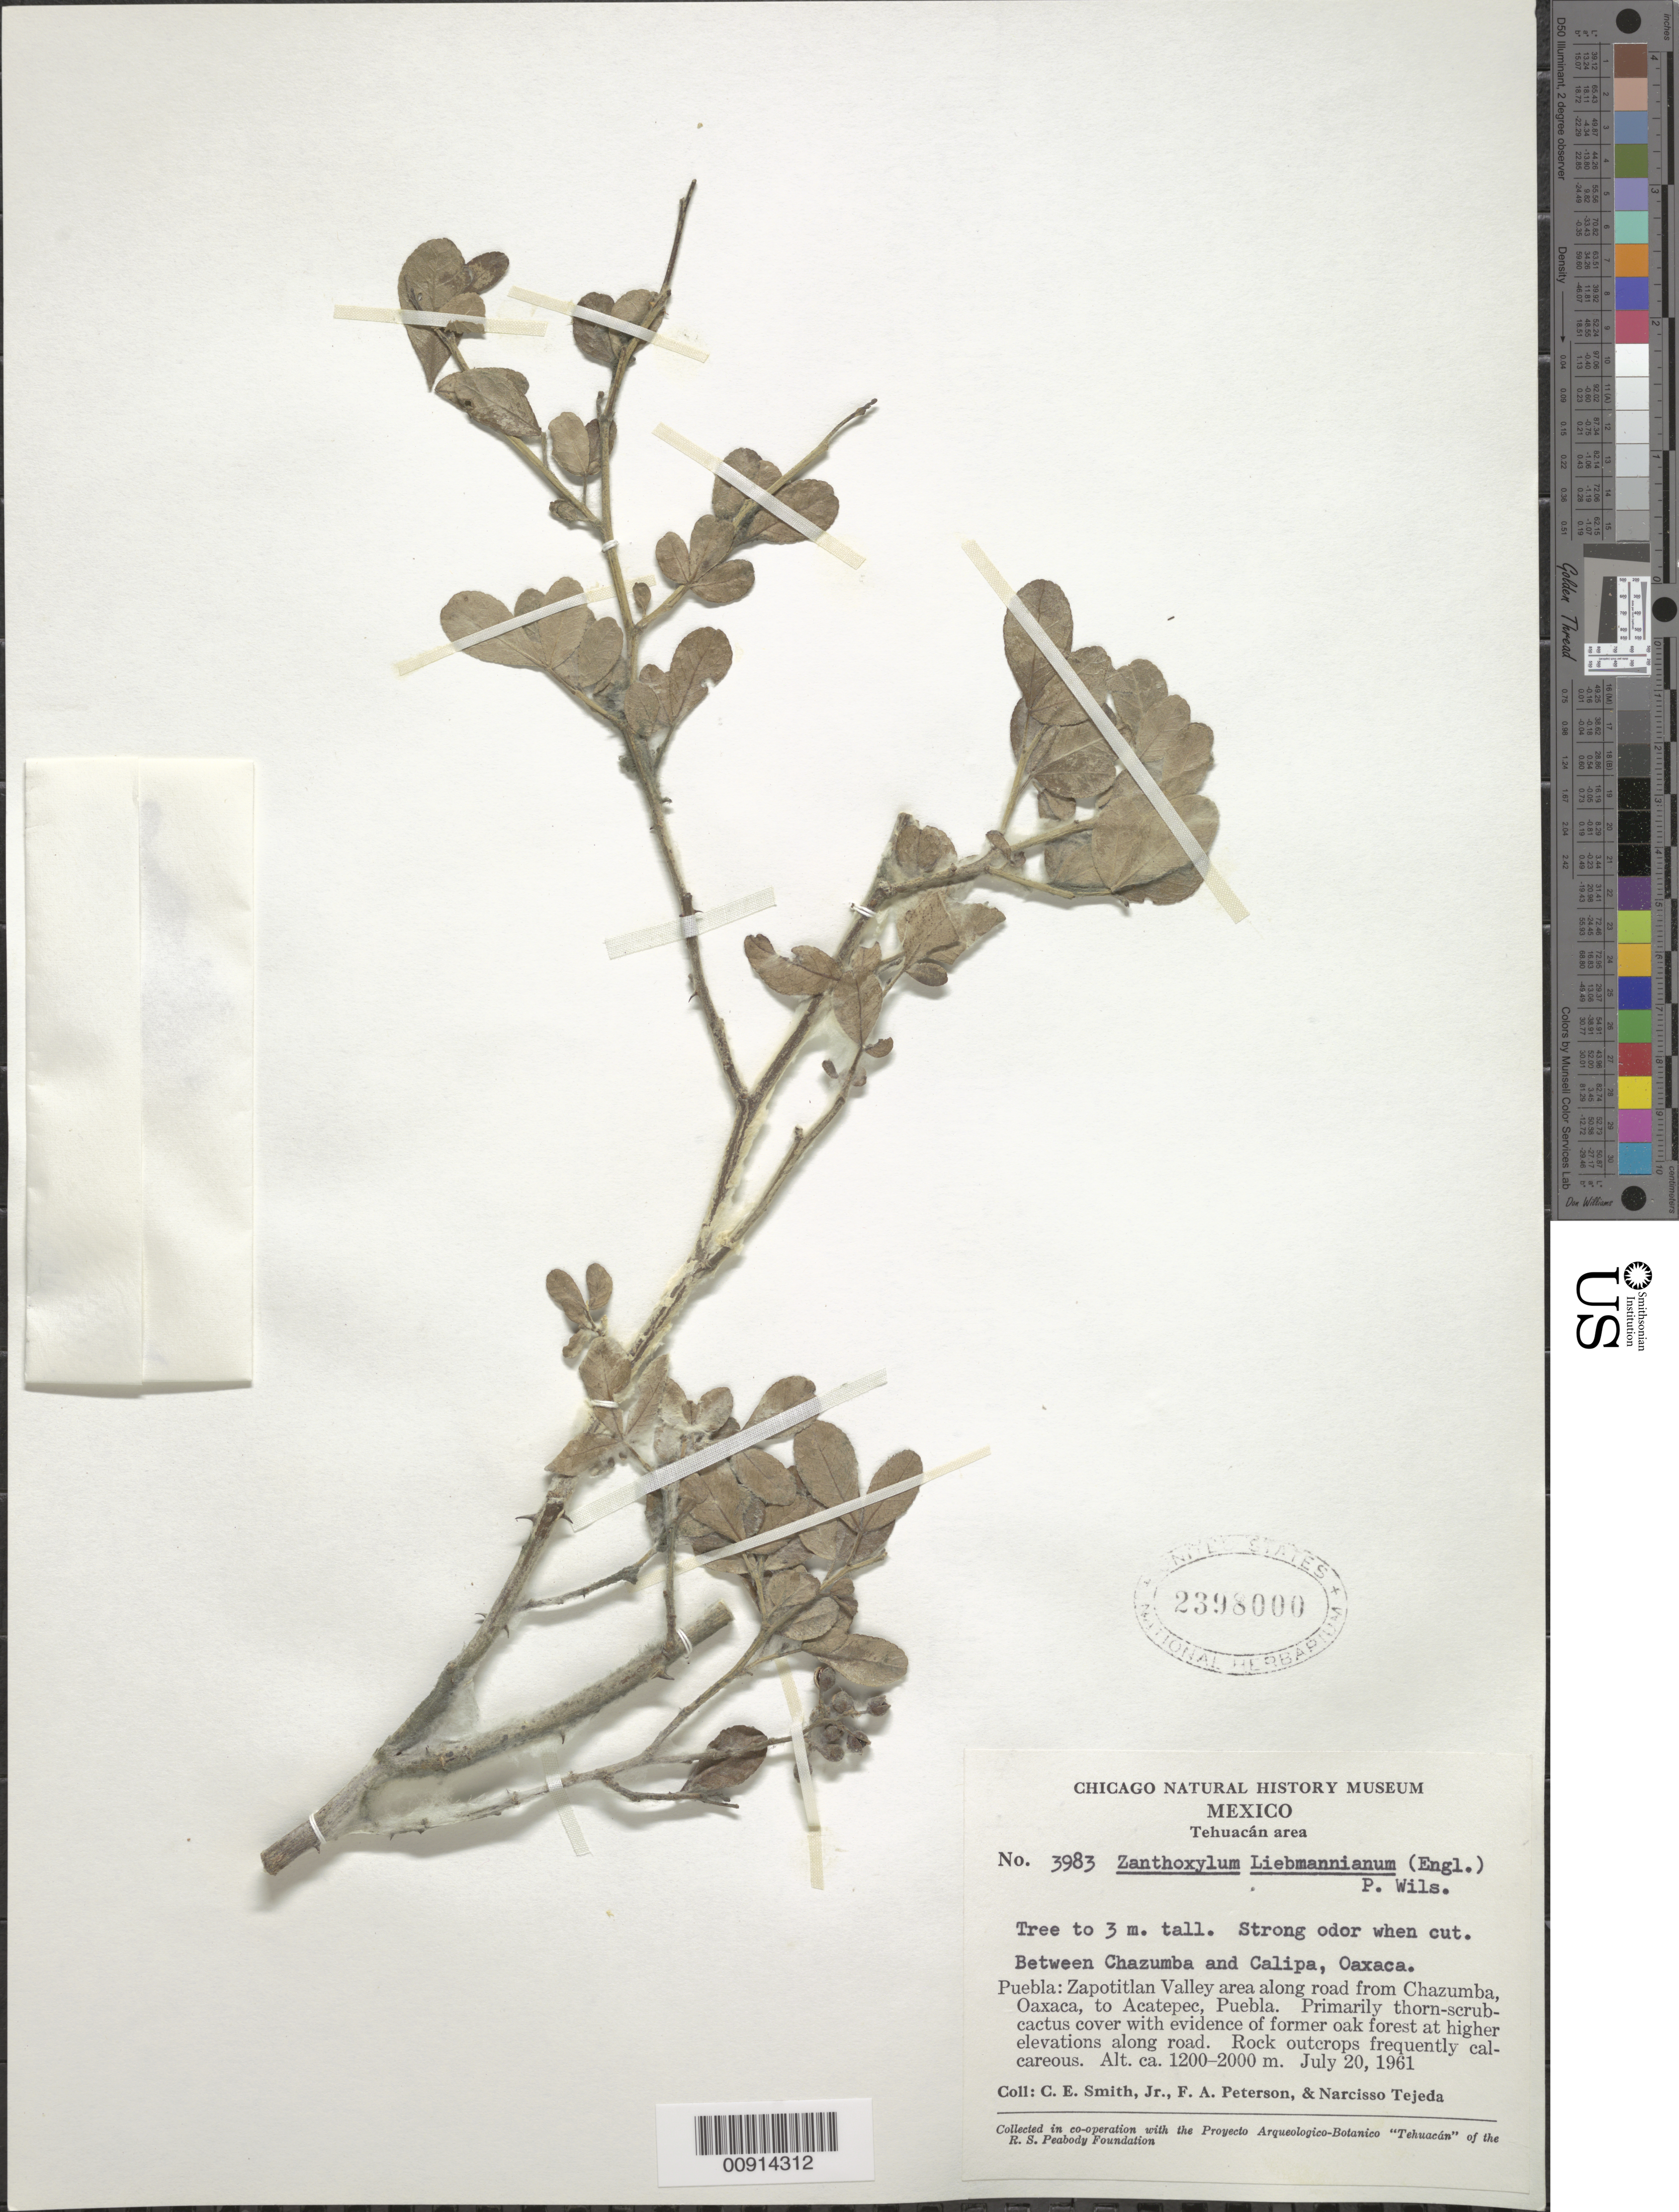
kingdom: Plantae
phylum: Tracheophyta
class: Magnoliopsida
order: Sapindales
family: Rutaceae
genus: Zanthoxylum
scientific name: Zanthoxylum liebmannianum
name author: (Engl.) P. Wilson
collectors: C. E. Smith Jr., F. A. Peterson & N. Tejeda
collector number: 3983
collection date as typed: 20 Jul 1961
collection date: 1961-07-20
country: Mexico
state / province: Oaxaca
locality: Between Chazumba and Calipa, Oaxaca. Zapotitlán Valley area along road from Chazumba, Oaxaca, to Acatepec, Puebla.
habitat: Primarily thorn-scrub-cactus cover with evidence of former oak forest at higher elevations along road.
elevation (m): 2000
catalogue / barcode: US 2398000